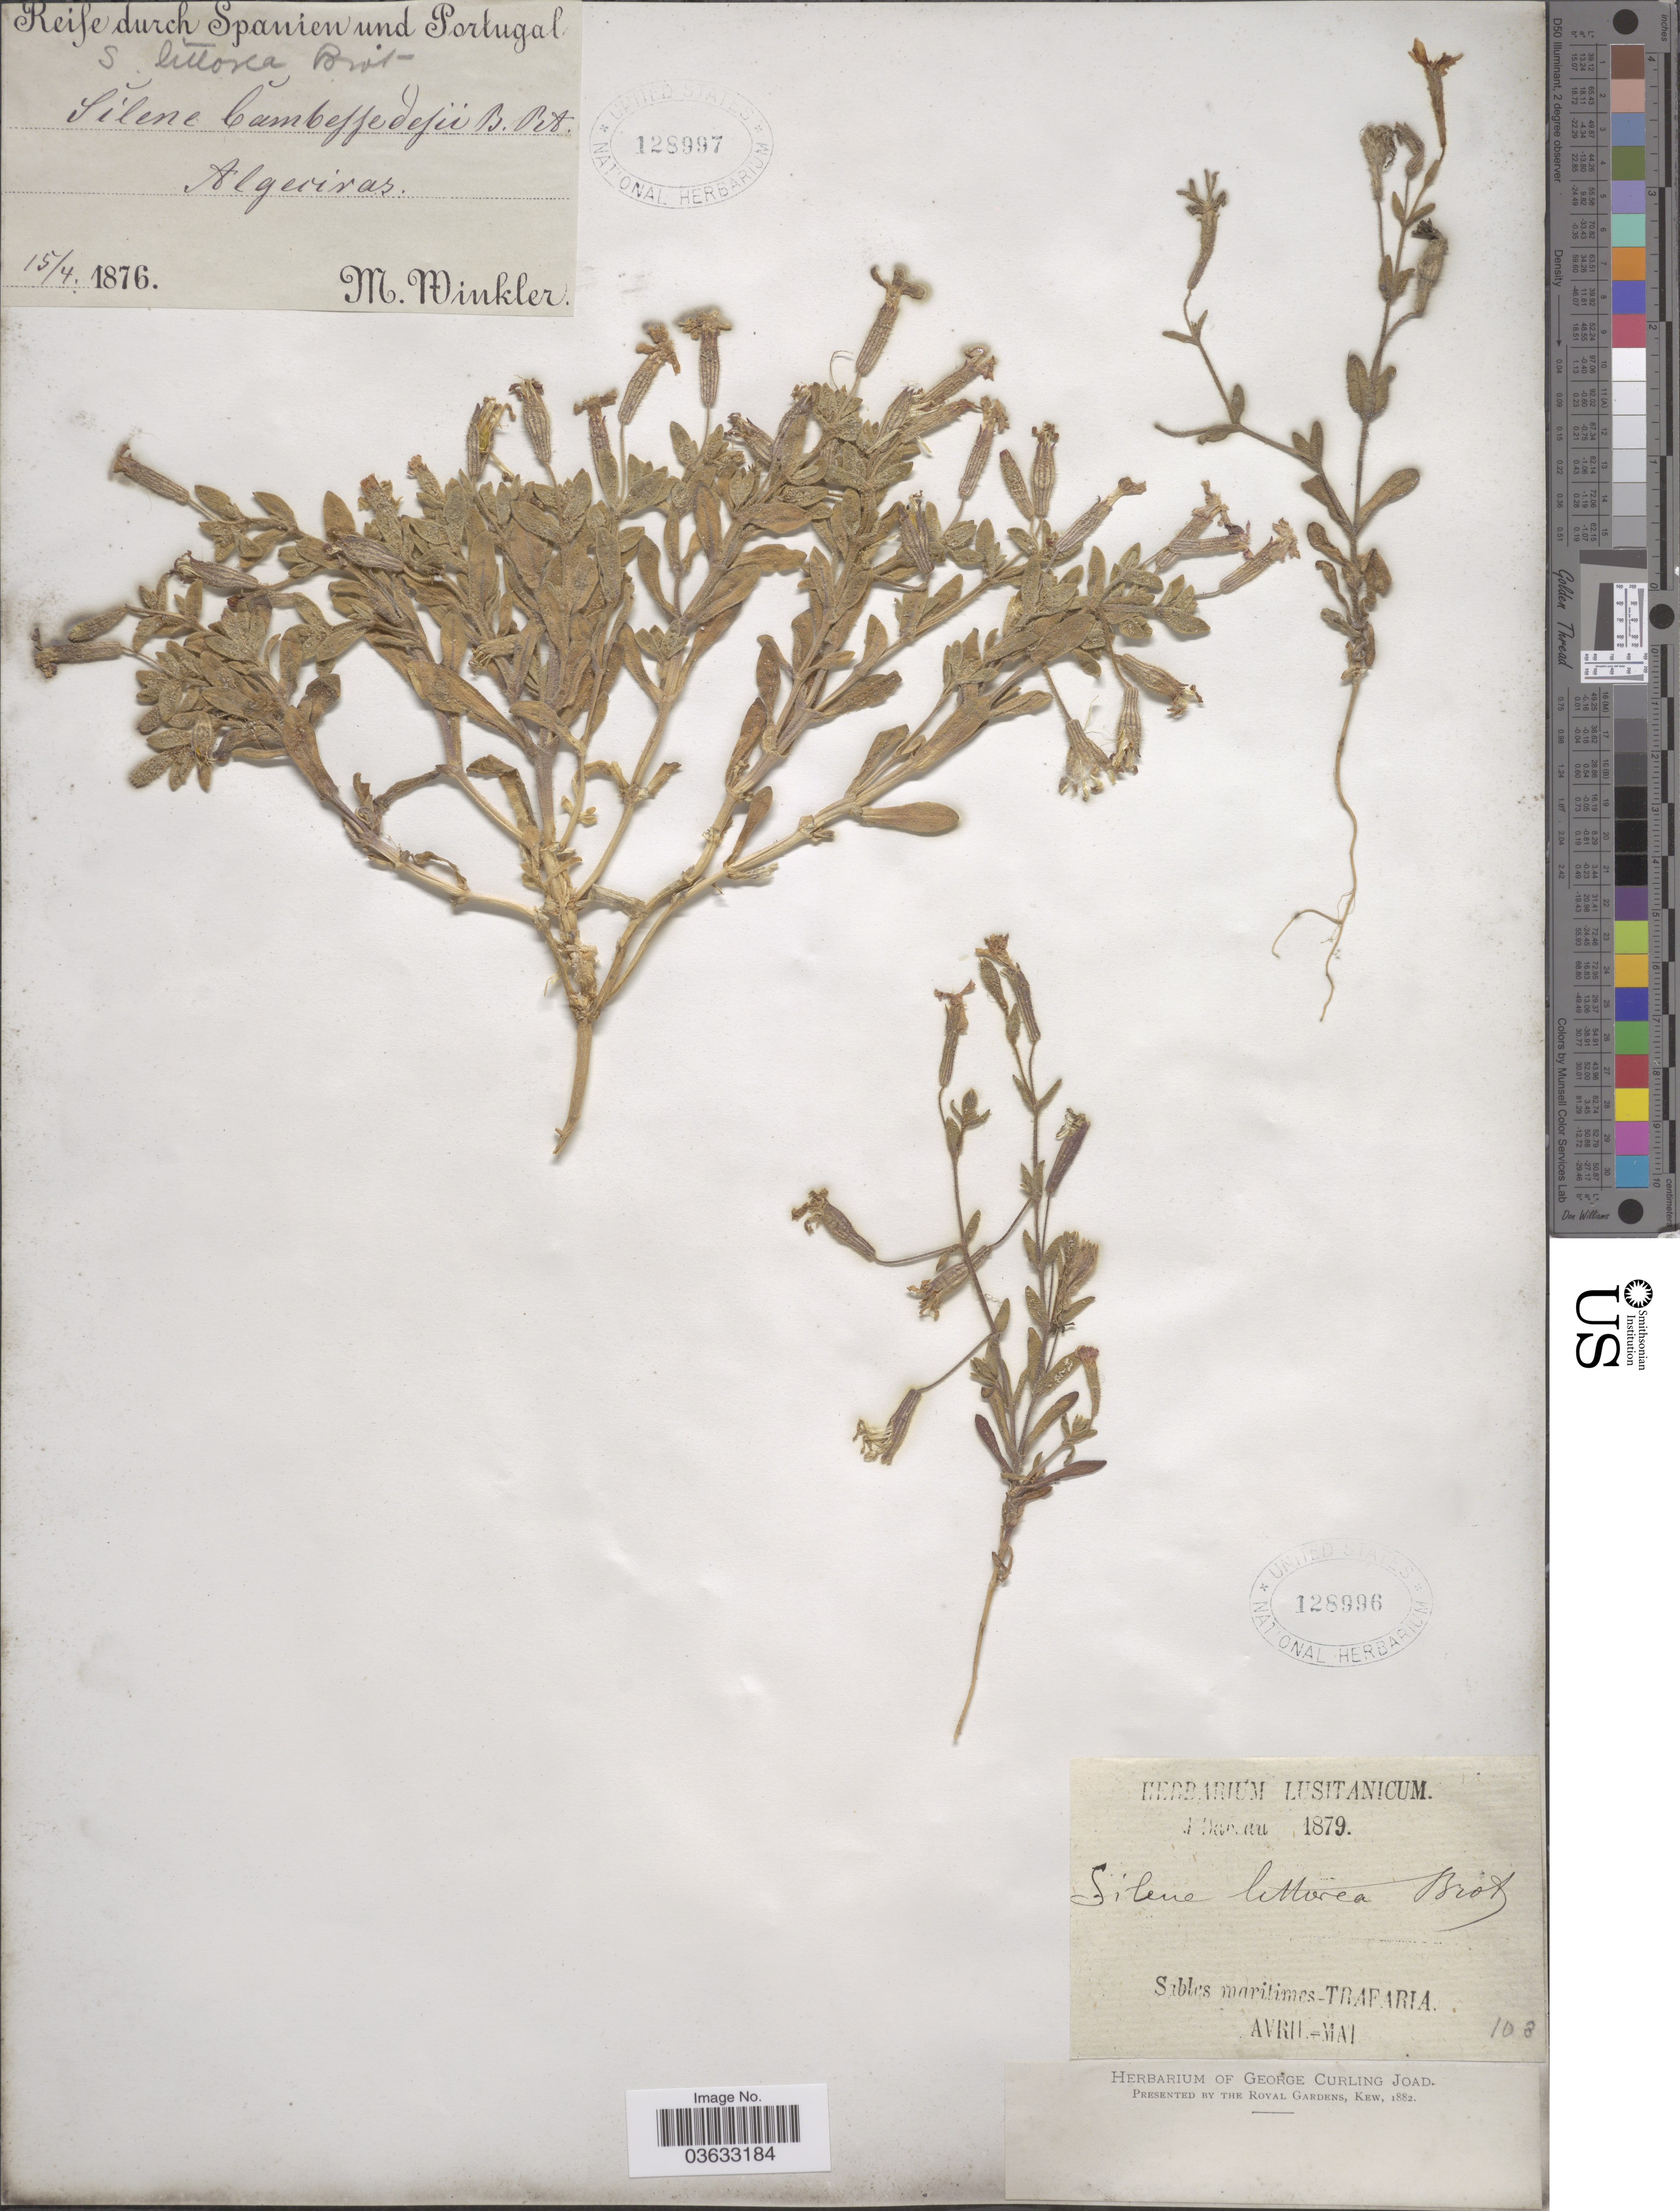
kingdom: Plantae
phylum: Tracheophyta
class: Magnoliopsida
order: Caryophyllales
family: Caryophyllaceae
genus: Silene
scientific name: Silene littorea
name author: Brot.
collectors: M. Winkler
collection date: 1876-04-15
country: Spain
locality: Spanien und Portugal. Algeciras.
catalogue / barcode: US 128997